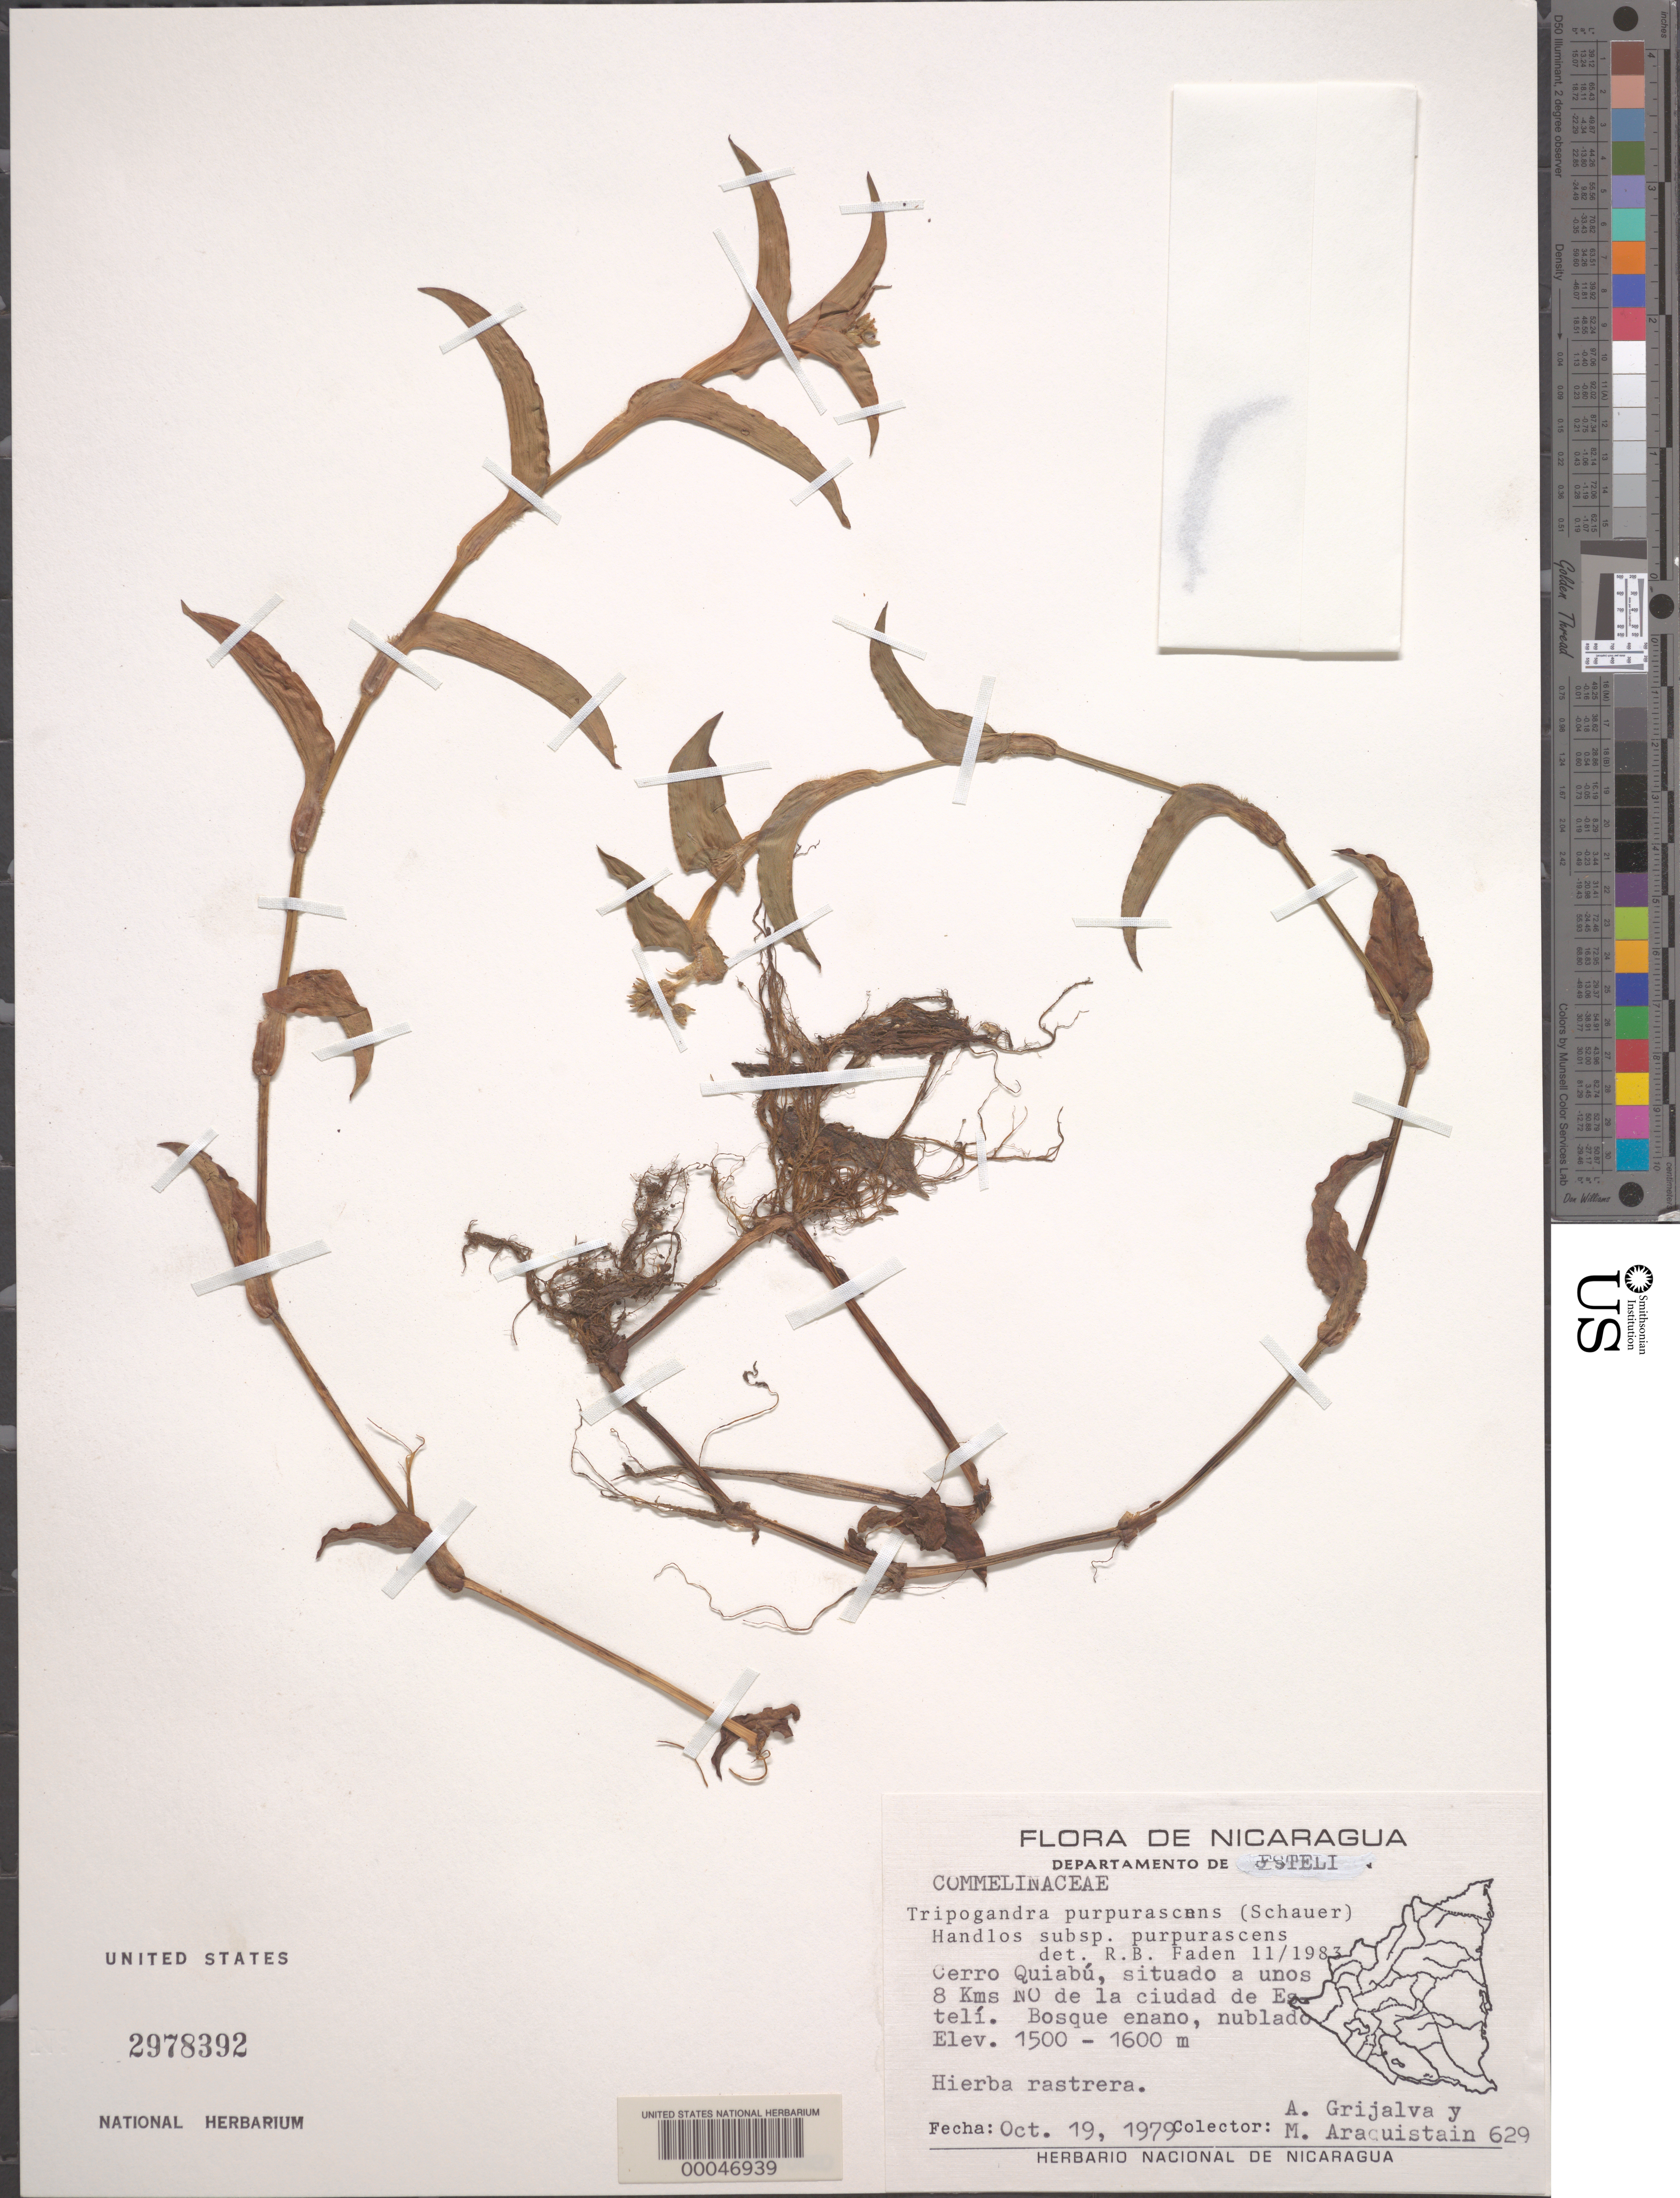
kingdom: Plantae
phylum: Tracheophyta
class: Liliopsida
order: Commelinales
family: Commelinaceae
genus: Tripogandra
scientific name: Tripogandra purpurascens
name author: (S. Schauer) Handlos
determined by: Faden, Robert B., (US), Smithsonian Institution - National Museum of Natural History (UNITED STATES)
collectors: A. Grijalva & M. Araquistain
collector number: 629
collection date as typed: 19 Oct 1979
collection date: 1979-10-19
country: Nicaragua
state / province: Estelí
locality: Cerro quiabu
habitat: Forest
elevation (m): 1500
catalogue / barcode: US 2978392